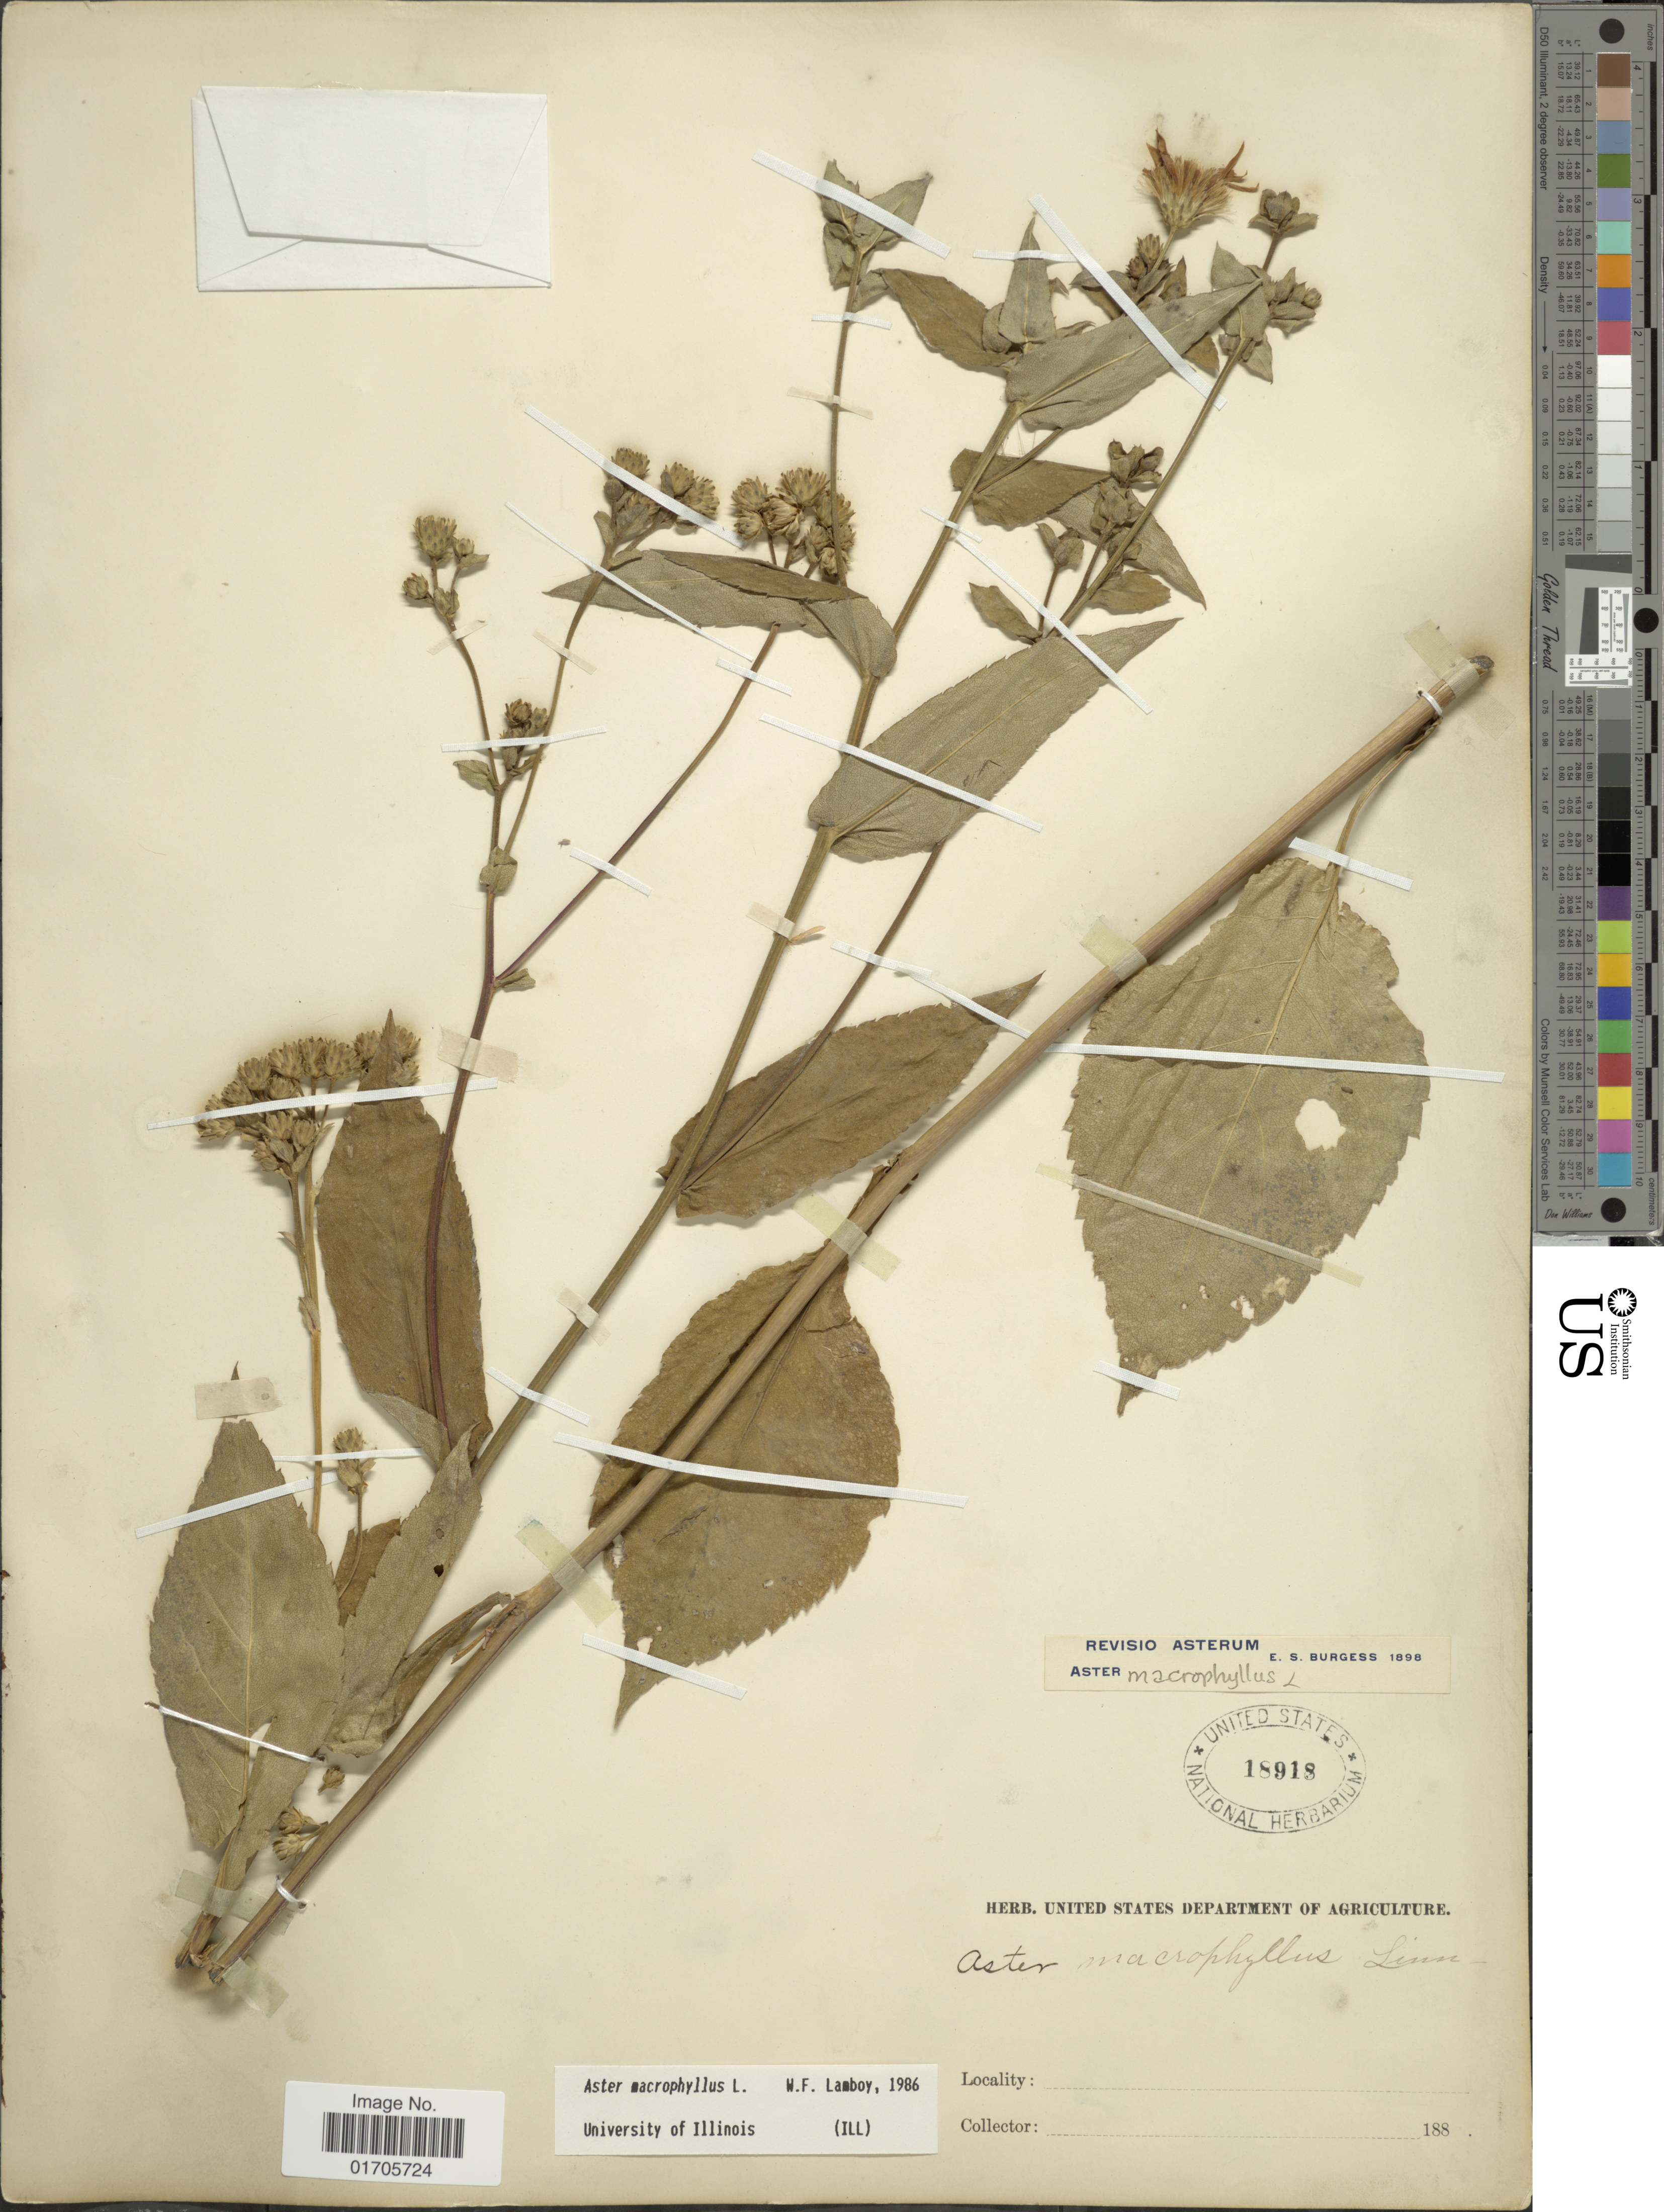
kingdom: Plantae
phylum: Tracheophyta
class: Magnoliopsida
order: Asterales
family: Asteraceae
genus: Eurybia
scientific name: Eurybia macrophylla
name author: (L.) Cass.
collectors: United States Department of Agriculture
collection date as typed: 188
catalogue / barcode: US 18918